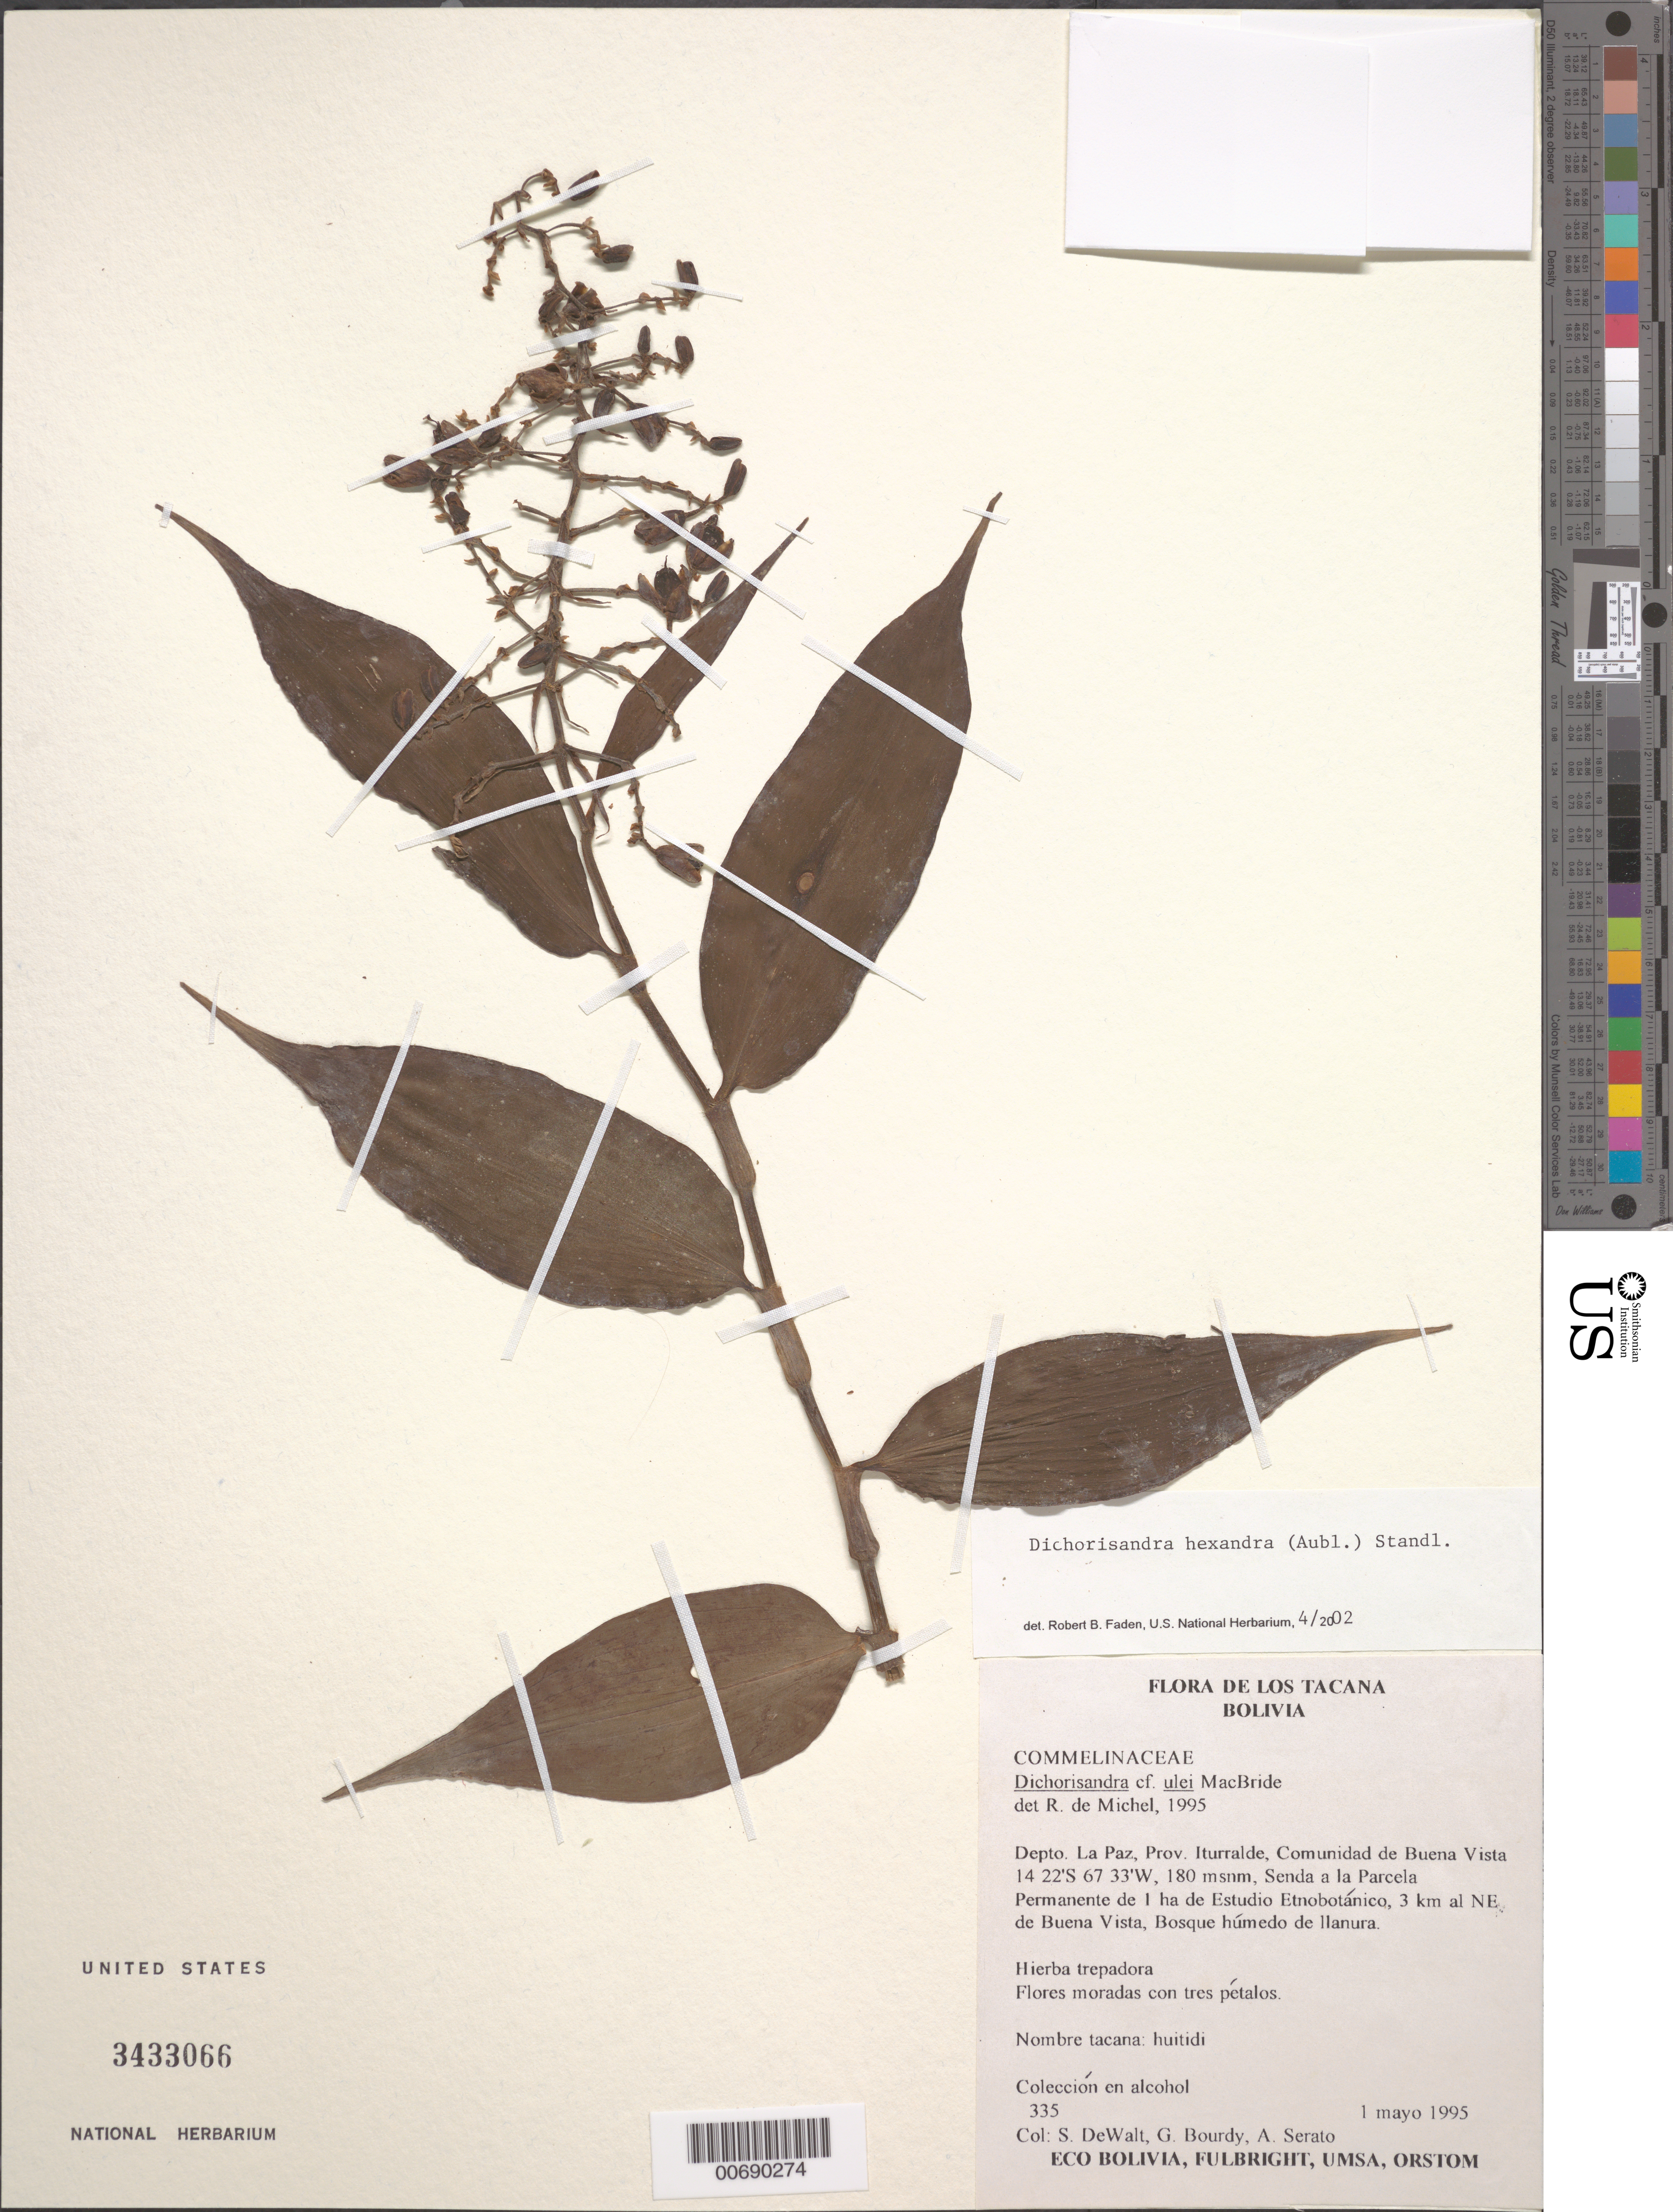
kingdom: Plantae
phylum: Tracheophyta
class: Liliopsida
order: Commelinales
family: Commelinaceae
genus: Dichorisandra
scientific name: Dichorisandra hexandra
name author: (Aubl.) Standl.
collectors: S. Dewalt, G. Bourdy & A. Serato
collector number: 335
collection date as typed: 01 May 1995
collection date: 1995-05-01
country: Bolivia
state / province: La Paz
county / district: Iturralde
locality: Comunidad de Buena Vista .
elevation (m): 180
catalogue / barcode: US 3433066